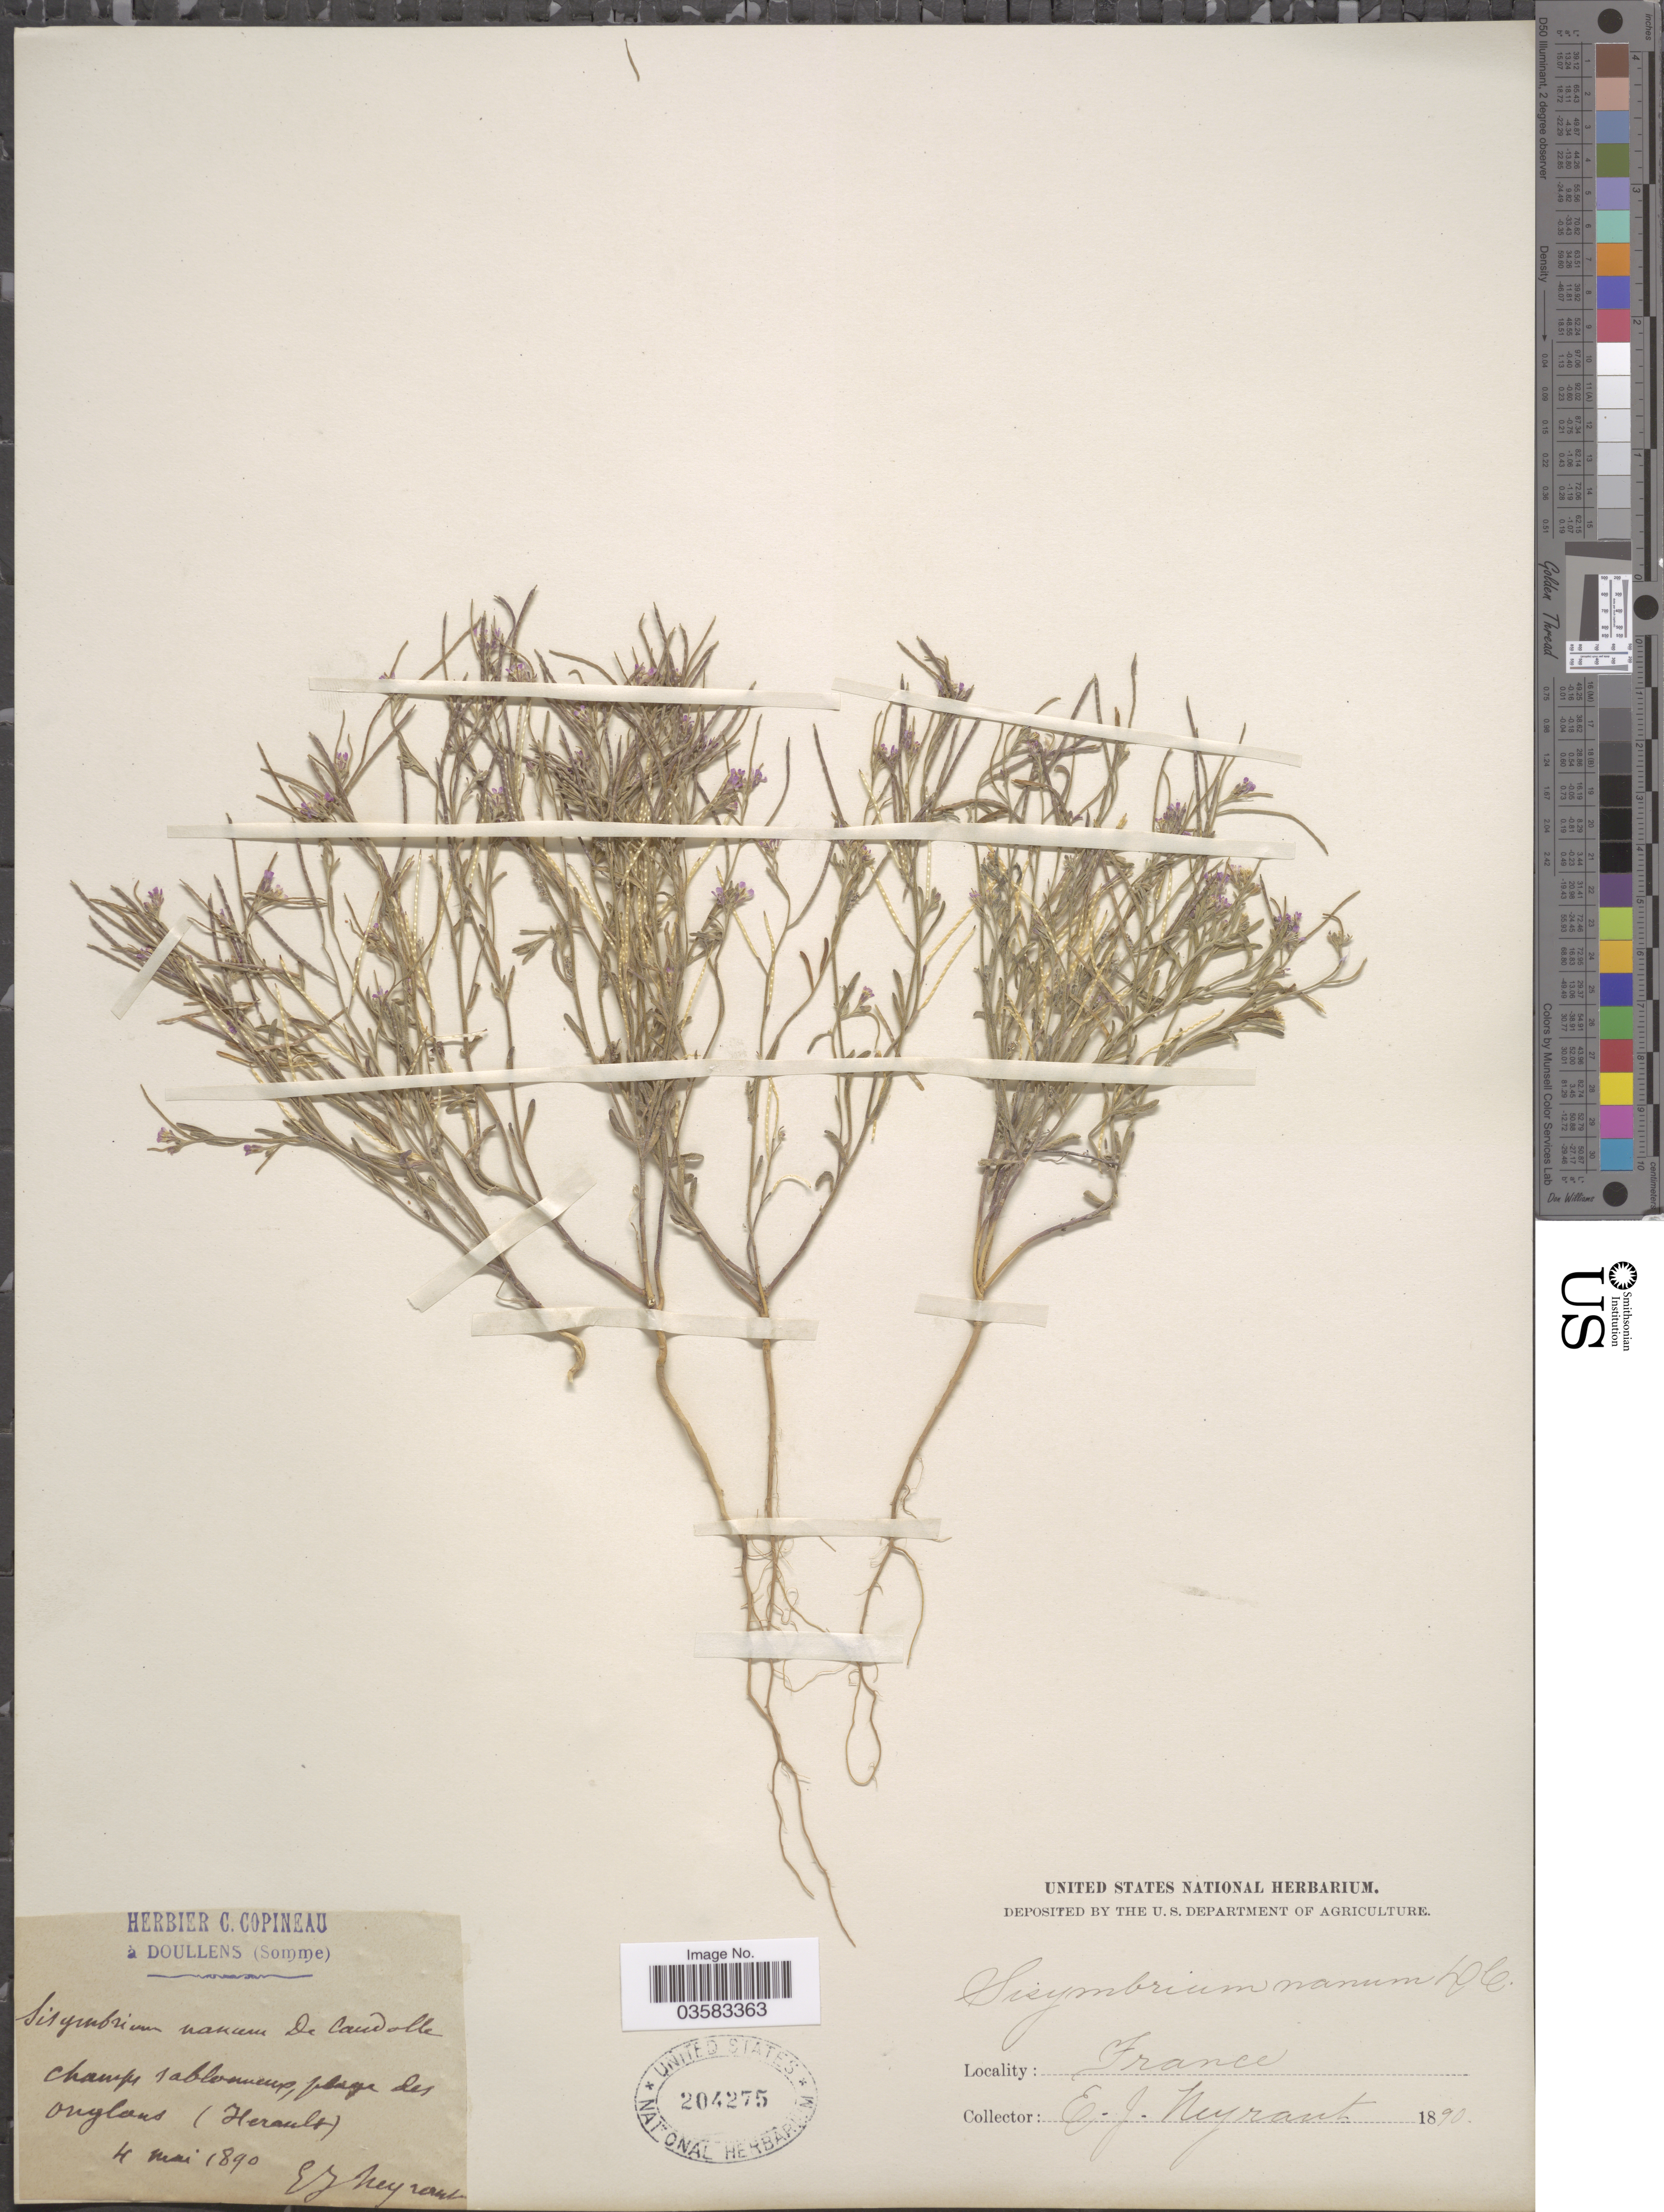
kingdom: Plantae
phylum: Tracheophyta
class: Magnoliopsida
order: Brassicales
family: Brassicaceae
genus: Sisymbrium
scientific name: Sisymbrium nanum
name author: DC.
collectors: E. Neyraut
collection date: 1890-05-04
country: France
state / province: Occitanie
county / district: Hérault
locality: Champs sablonneux, plage des onylons [interpreted] (Herault).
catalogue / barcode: US 204275